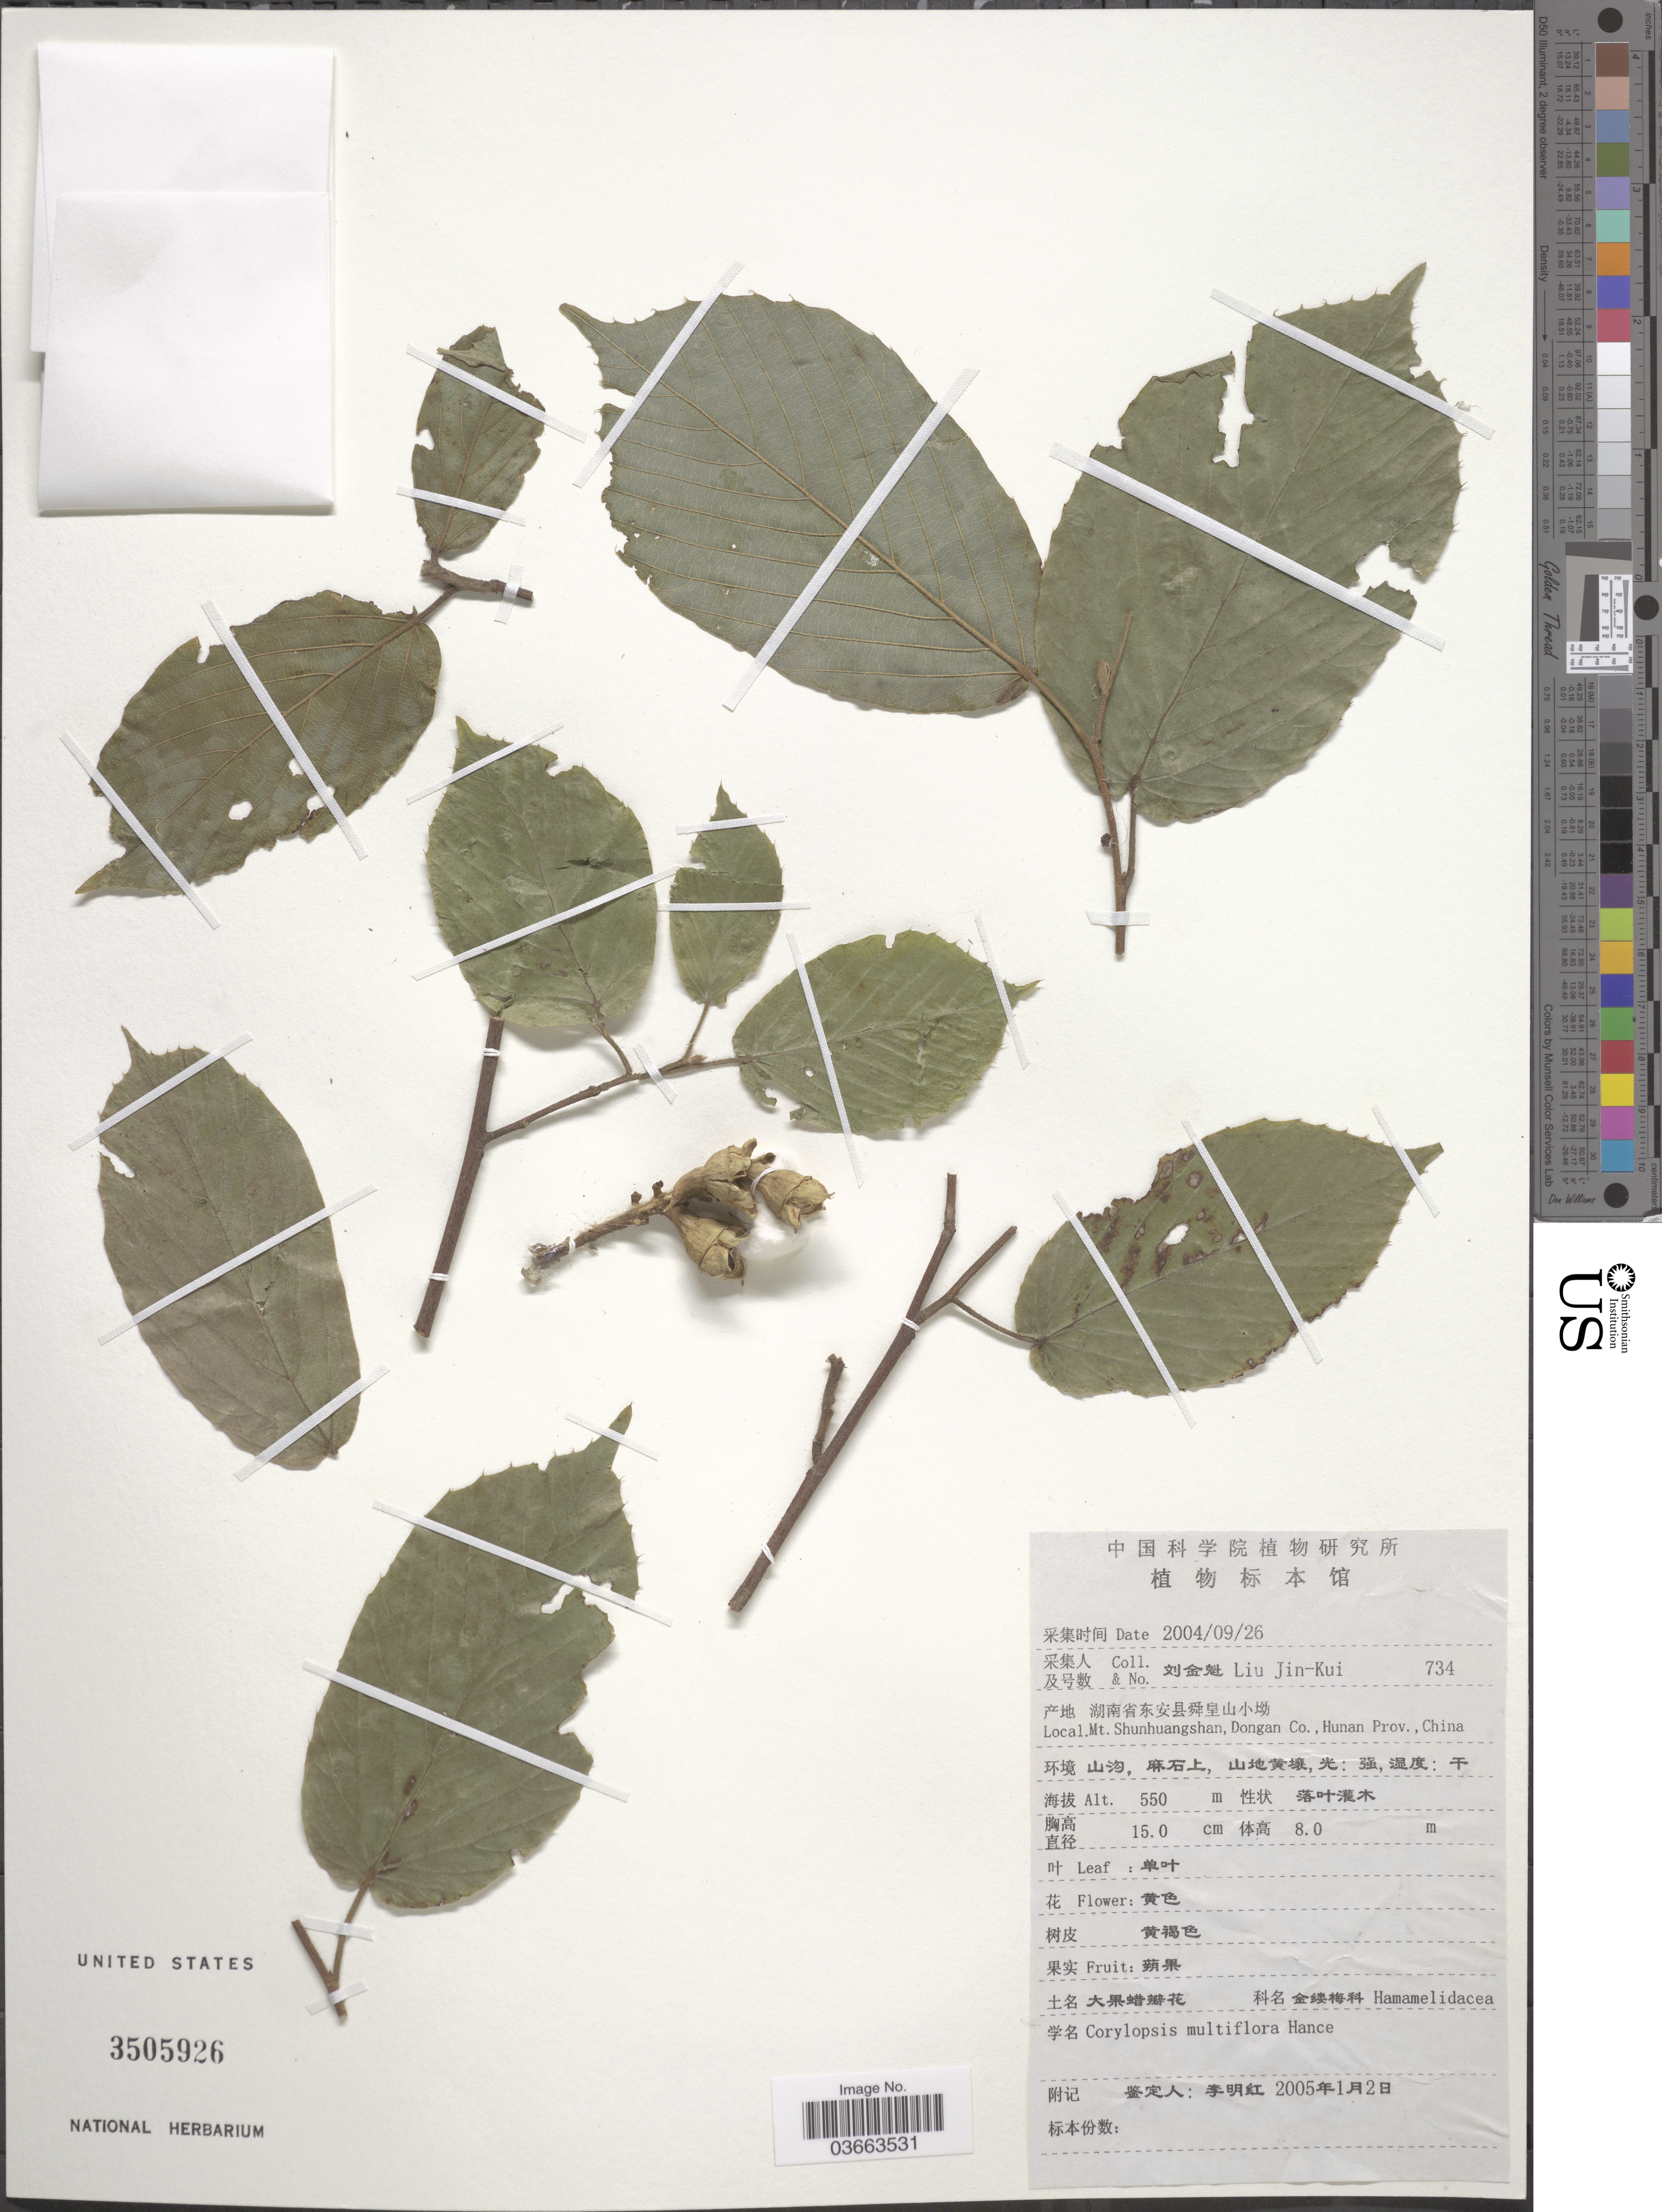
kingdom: Plantae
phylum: Tracheophyta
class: Magnoliopsida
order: Saxifragales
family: Hamamelidaceae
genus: Corylopsis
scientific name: Corylopsis multiflora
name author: Hance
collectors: Liu Jin-Kui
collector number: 734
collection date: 2004-09-26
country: China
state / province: Hunan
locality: Mt. Shunhuangshan, Dongan Co.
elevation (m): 550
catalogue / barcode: US 3505926